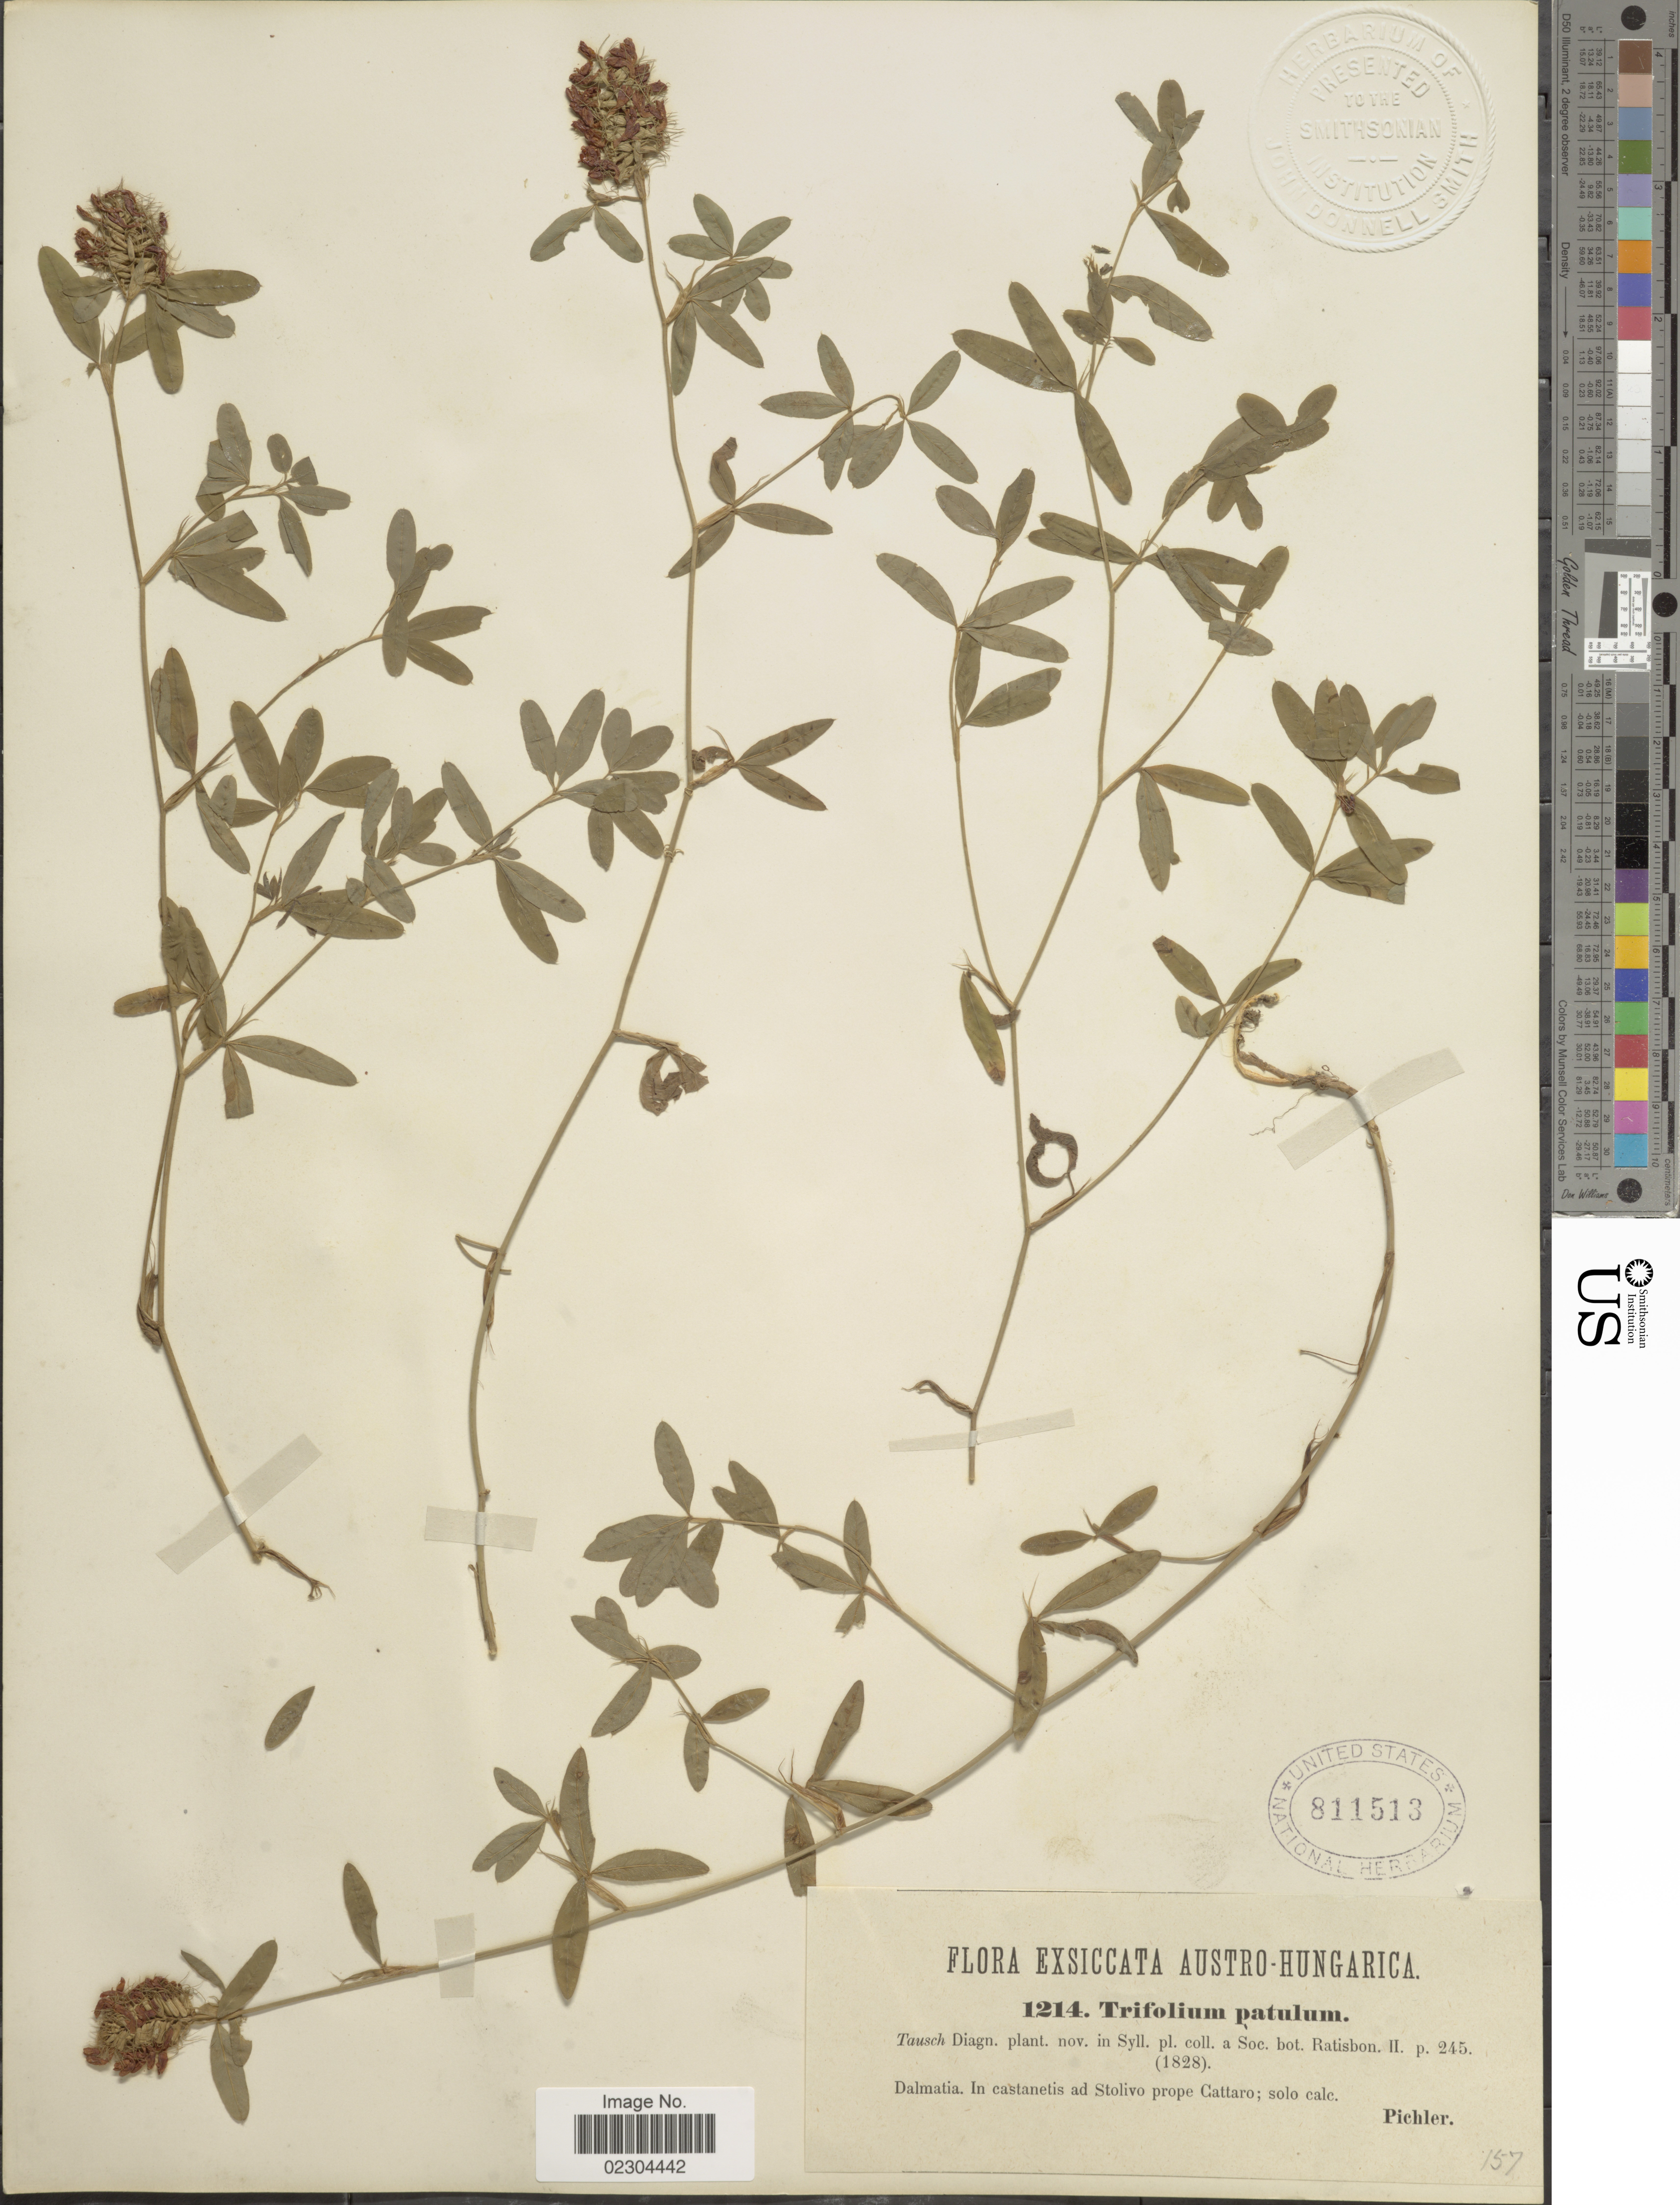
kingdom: Plantae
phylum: Tracheophyta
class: Magnoliopsida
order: Fabales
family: Fabaceae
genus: Trifolium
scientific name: Trifolium patulum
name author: Tausch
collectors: Pichler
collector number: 1214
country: Croatia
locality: Dalmatia, ad Stolivo Cattaro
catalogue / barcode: US 811513